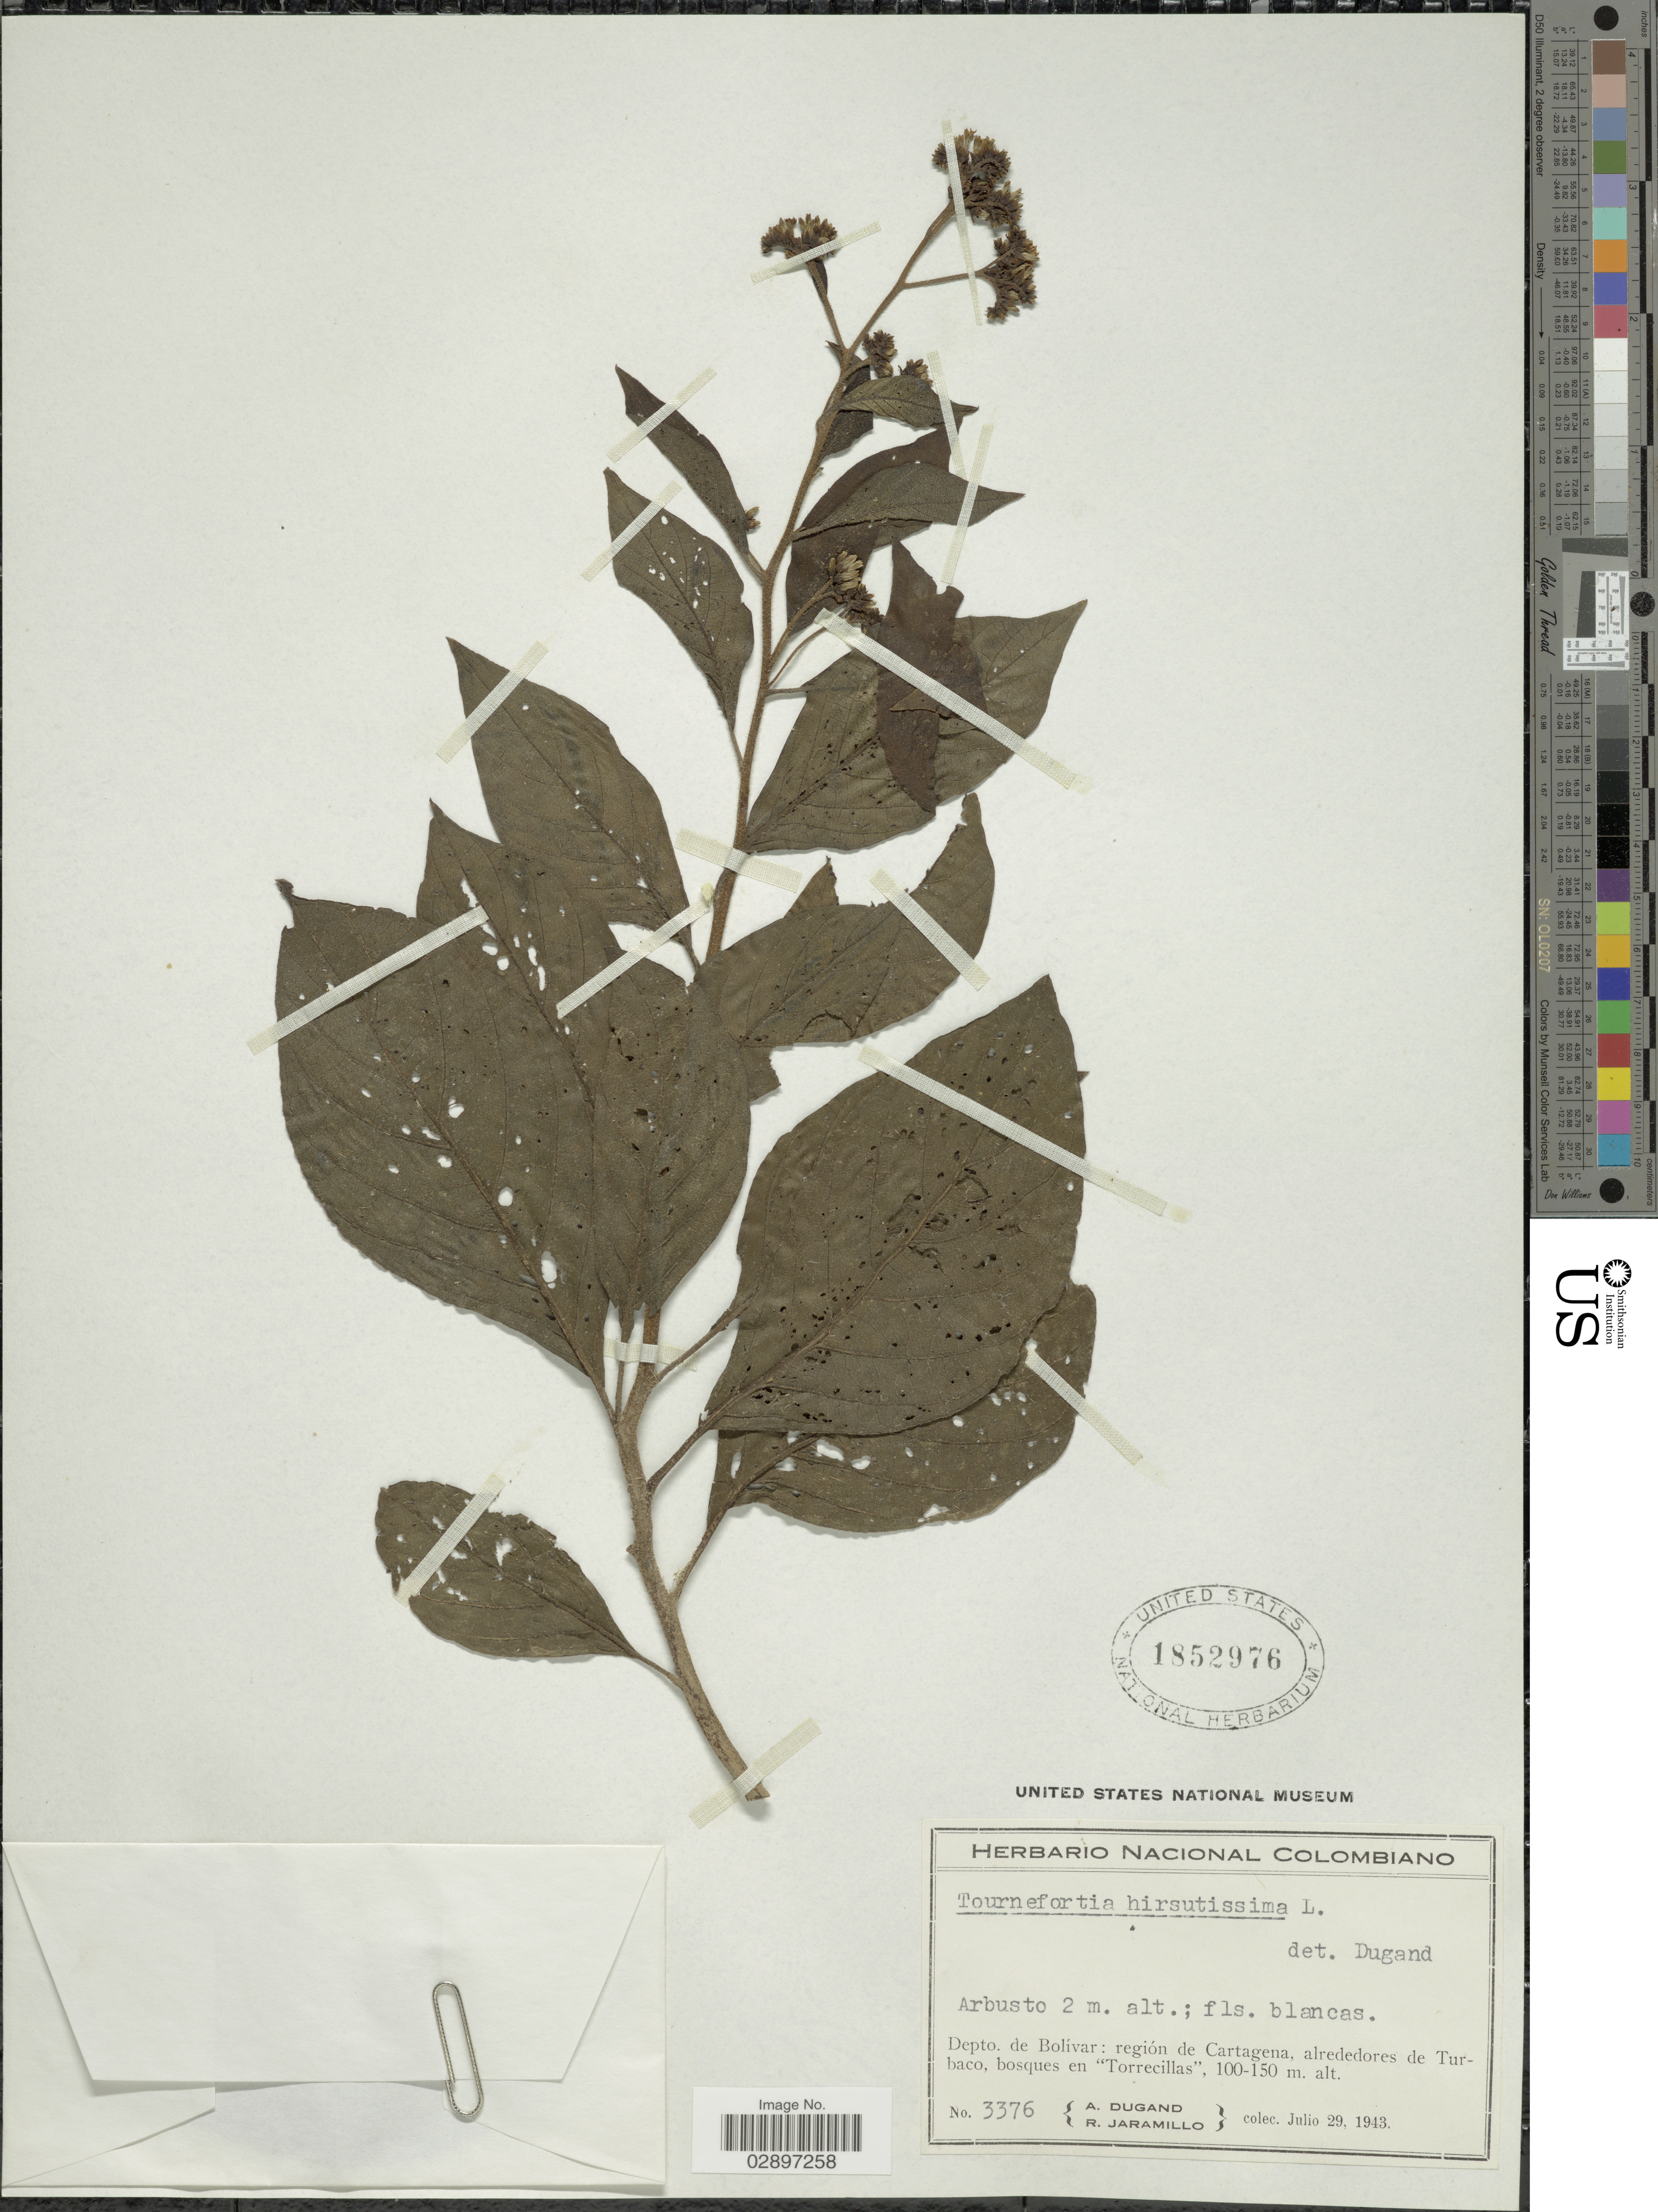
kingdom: Plantae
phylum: Tracheophyta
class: Magnoliopsida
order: Boraginales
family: Heliotropiaceae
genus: Tournefortia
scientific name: Tournefortia hirsutissima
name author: L.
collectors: A. Dugand & R. Jaramillo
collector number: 3376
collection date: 1943-07-29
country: Colombia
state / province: Bolívar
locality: Depto. de Bolívar: región de Cartagena, alrededores de Turbaco, bosques en "Torrecillas".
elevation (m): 100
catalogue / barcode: US 1852976